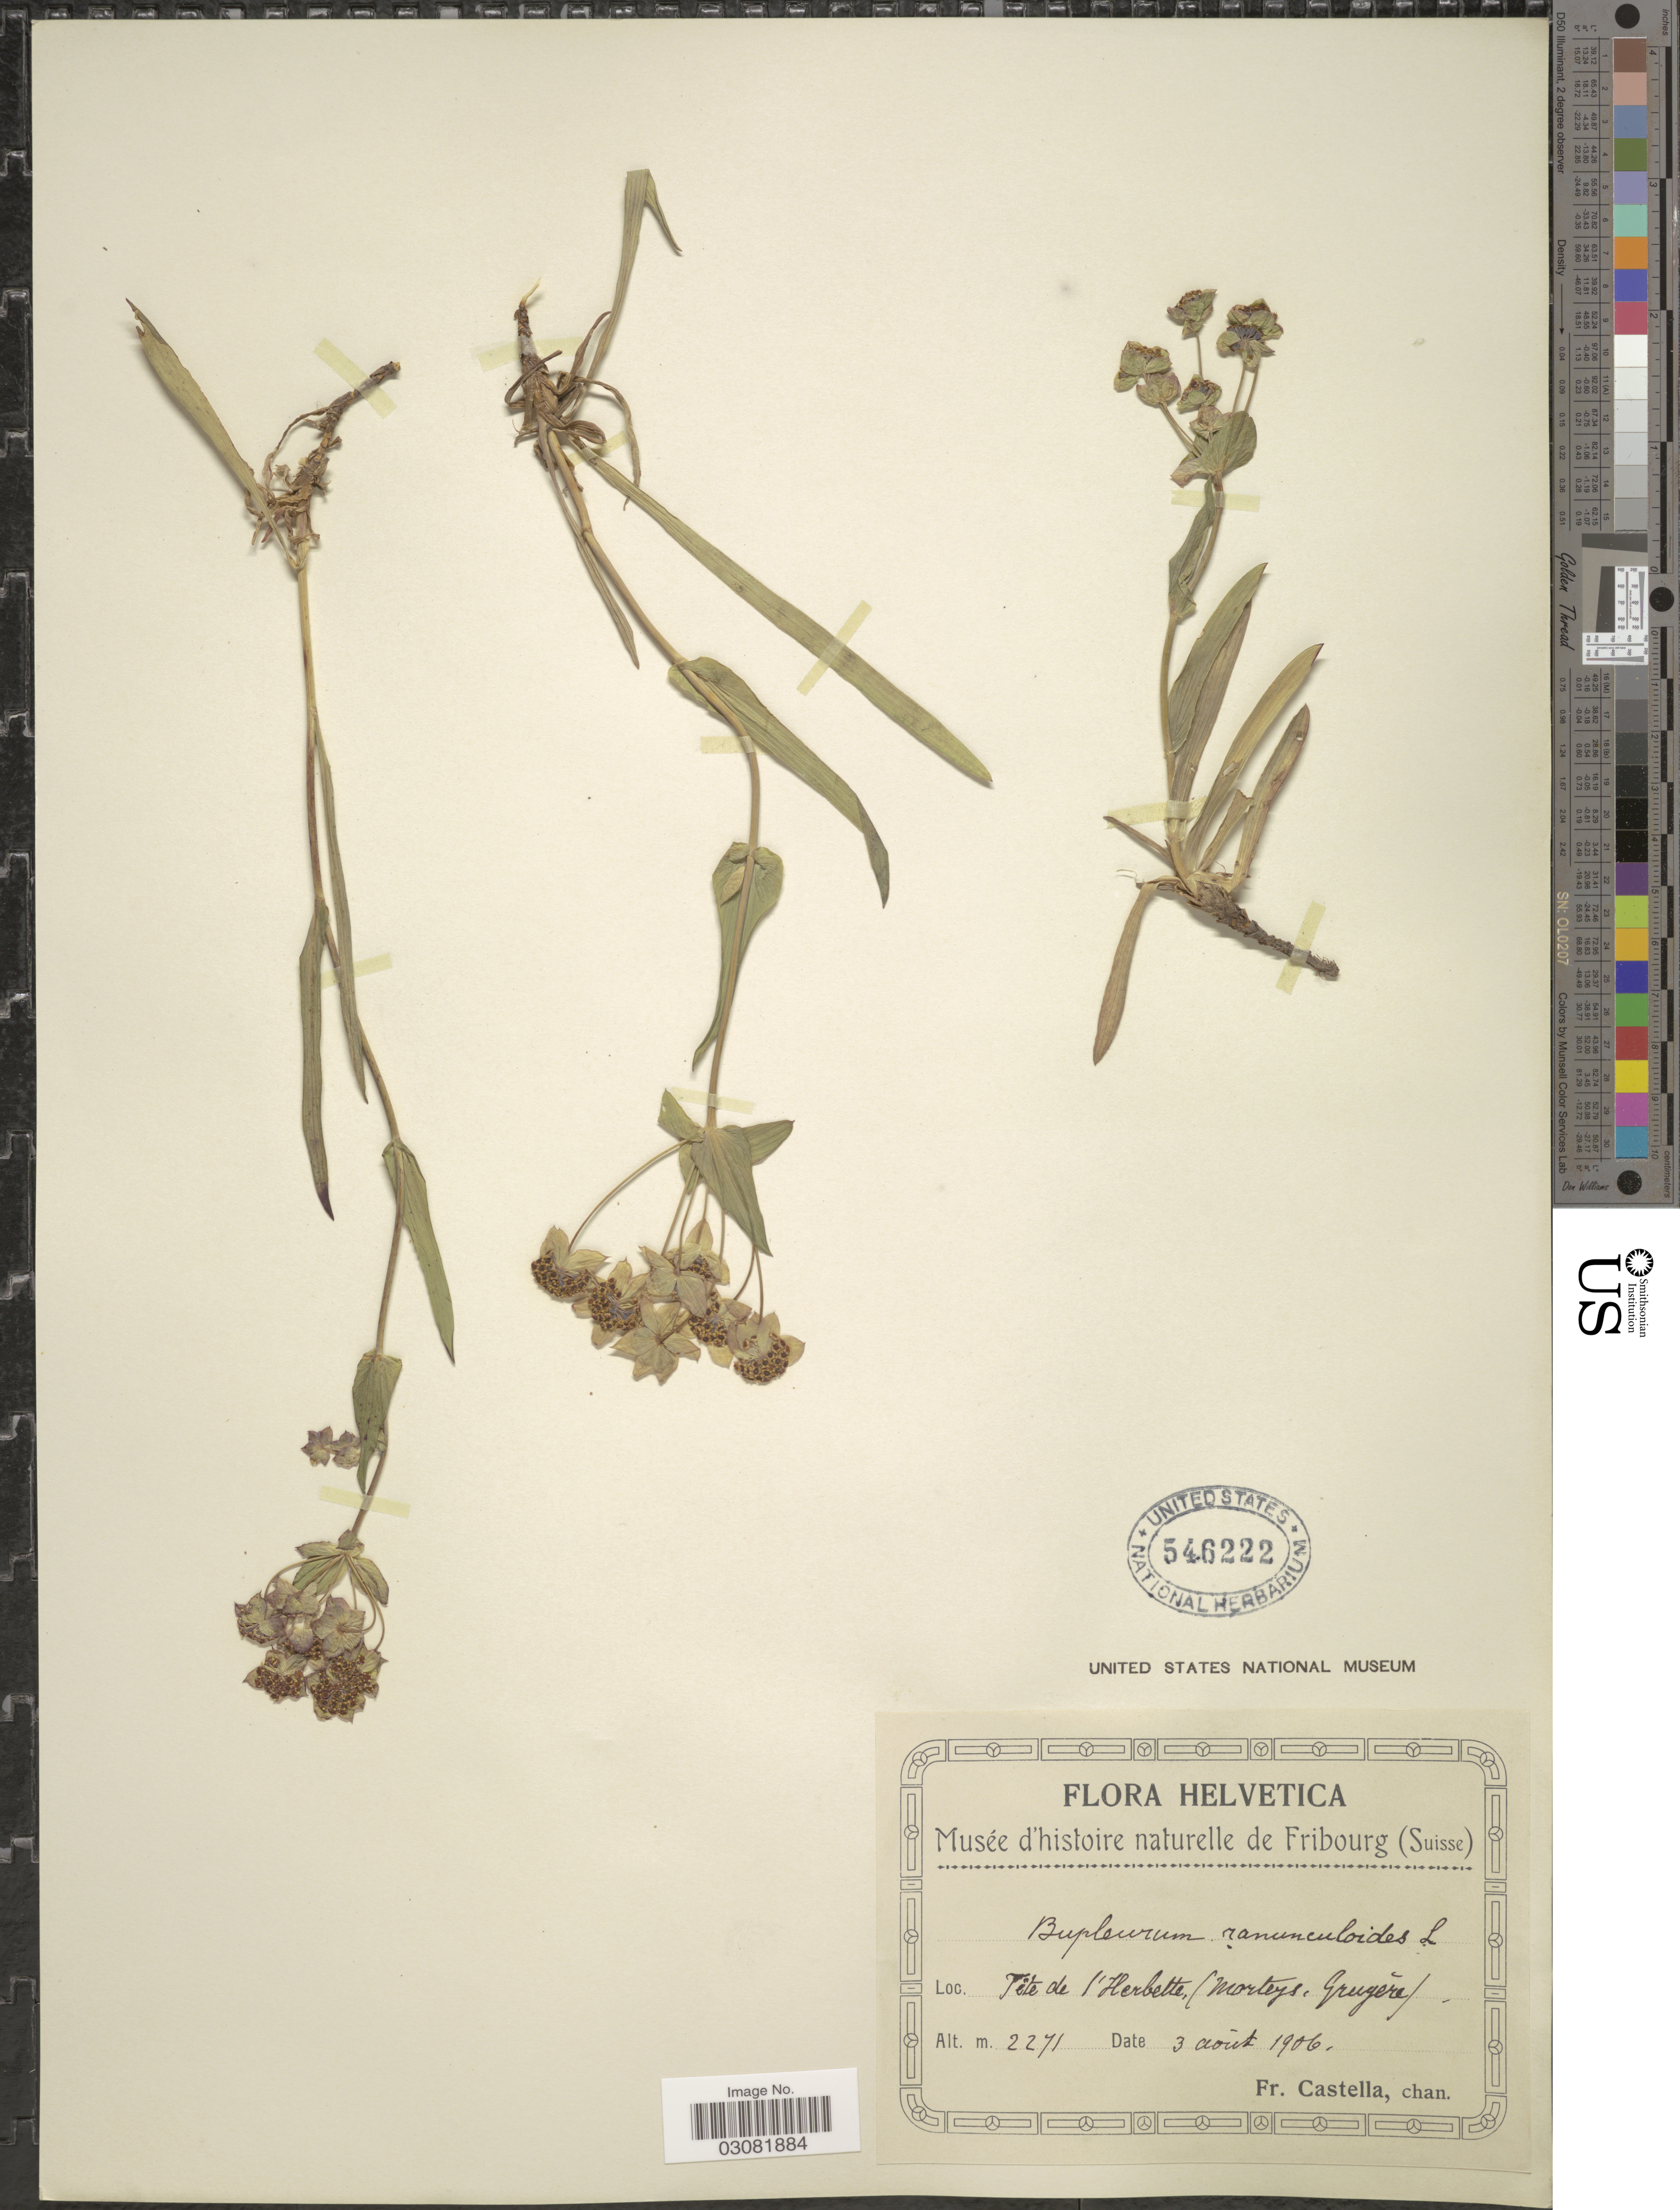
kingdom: Plantae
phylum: Tracheophyta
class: Magnoliopsida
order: Apiales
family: Apiaceae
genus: Bupleurum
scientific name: Bupleurum ranunculoides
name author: L.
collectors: Fr. Castella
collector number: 2271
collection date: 1906-08-03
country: Switzerland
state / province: Fribourg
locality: Helvetica. Tête de l'Herbette, (Morteys, Gruyere).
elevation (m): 2271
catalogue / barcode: US 546222